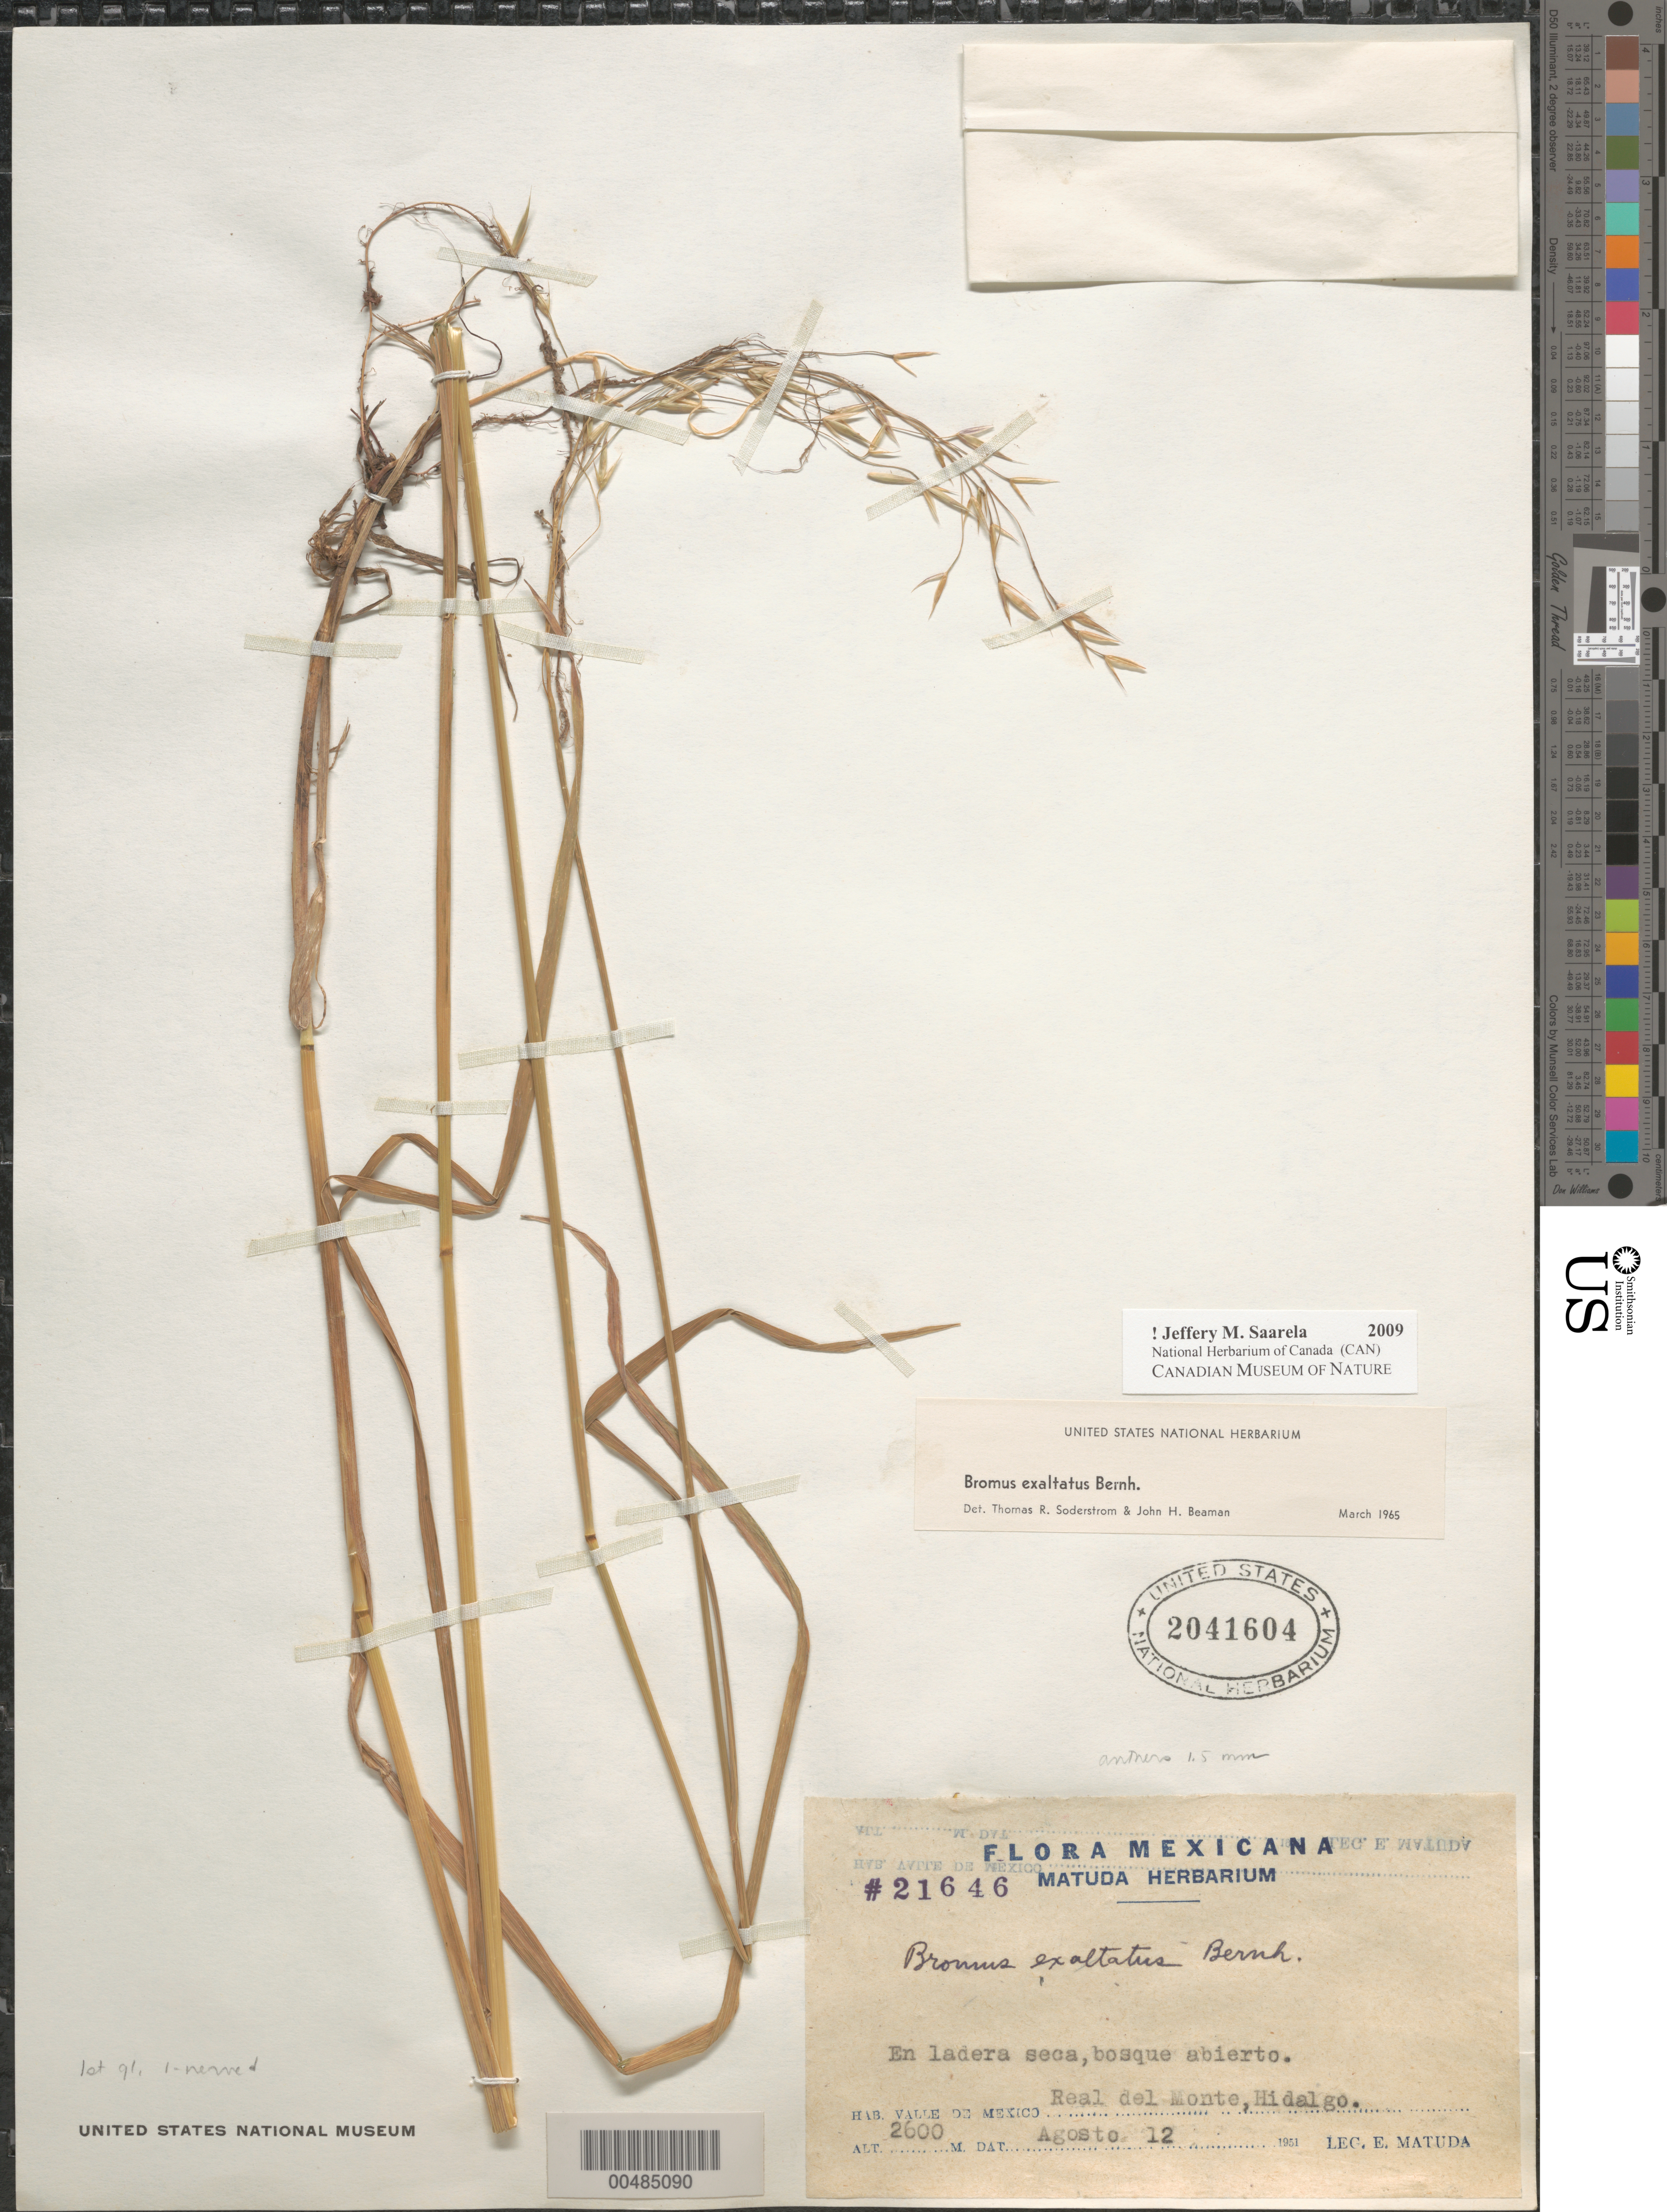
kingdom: Plantae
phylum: Tracheophyta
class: Liliopsida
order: Poales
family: Poaceae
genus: Bromus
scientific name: Bromus exaltatus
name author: Bernhardi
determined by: Soderstrom, T. R.; Beaman, J. H.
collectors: E. Matuda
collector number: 21646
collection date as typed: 12 Aug 1951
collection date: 1951-08-12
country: Mexico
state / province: Hidalgo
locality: Valle de Mexico, Real del Monte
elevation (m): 2600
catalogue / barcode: US 2041604